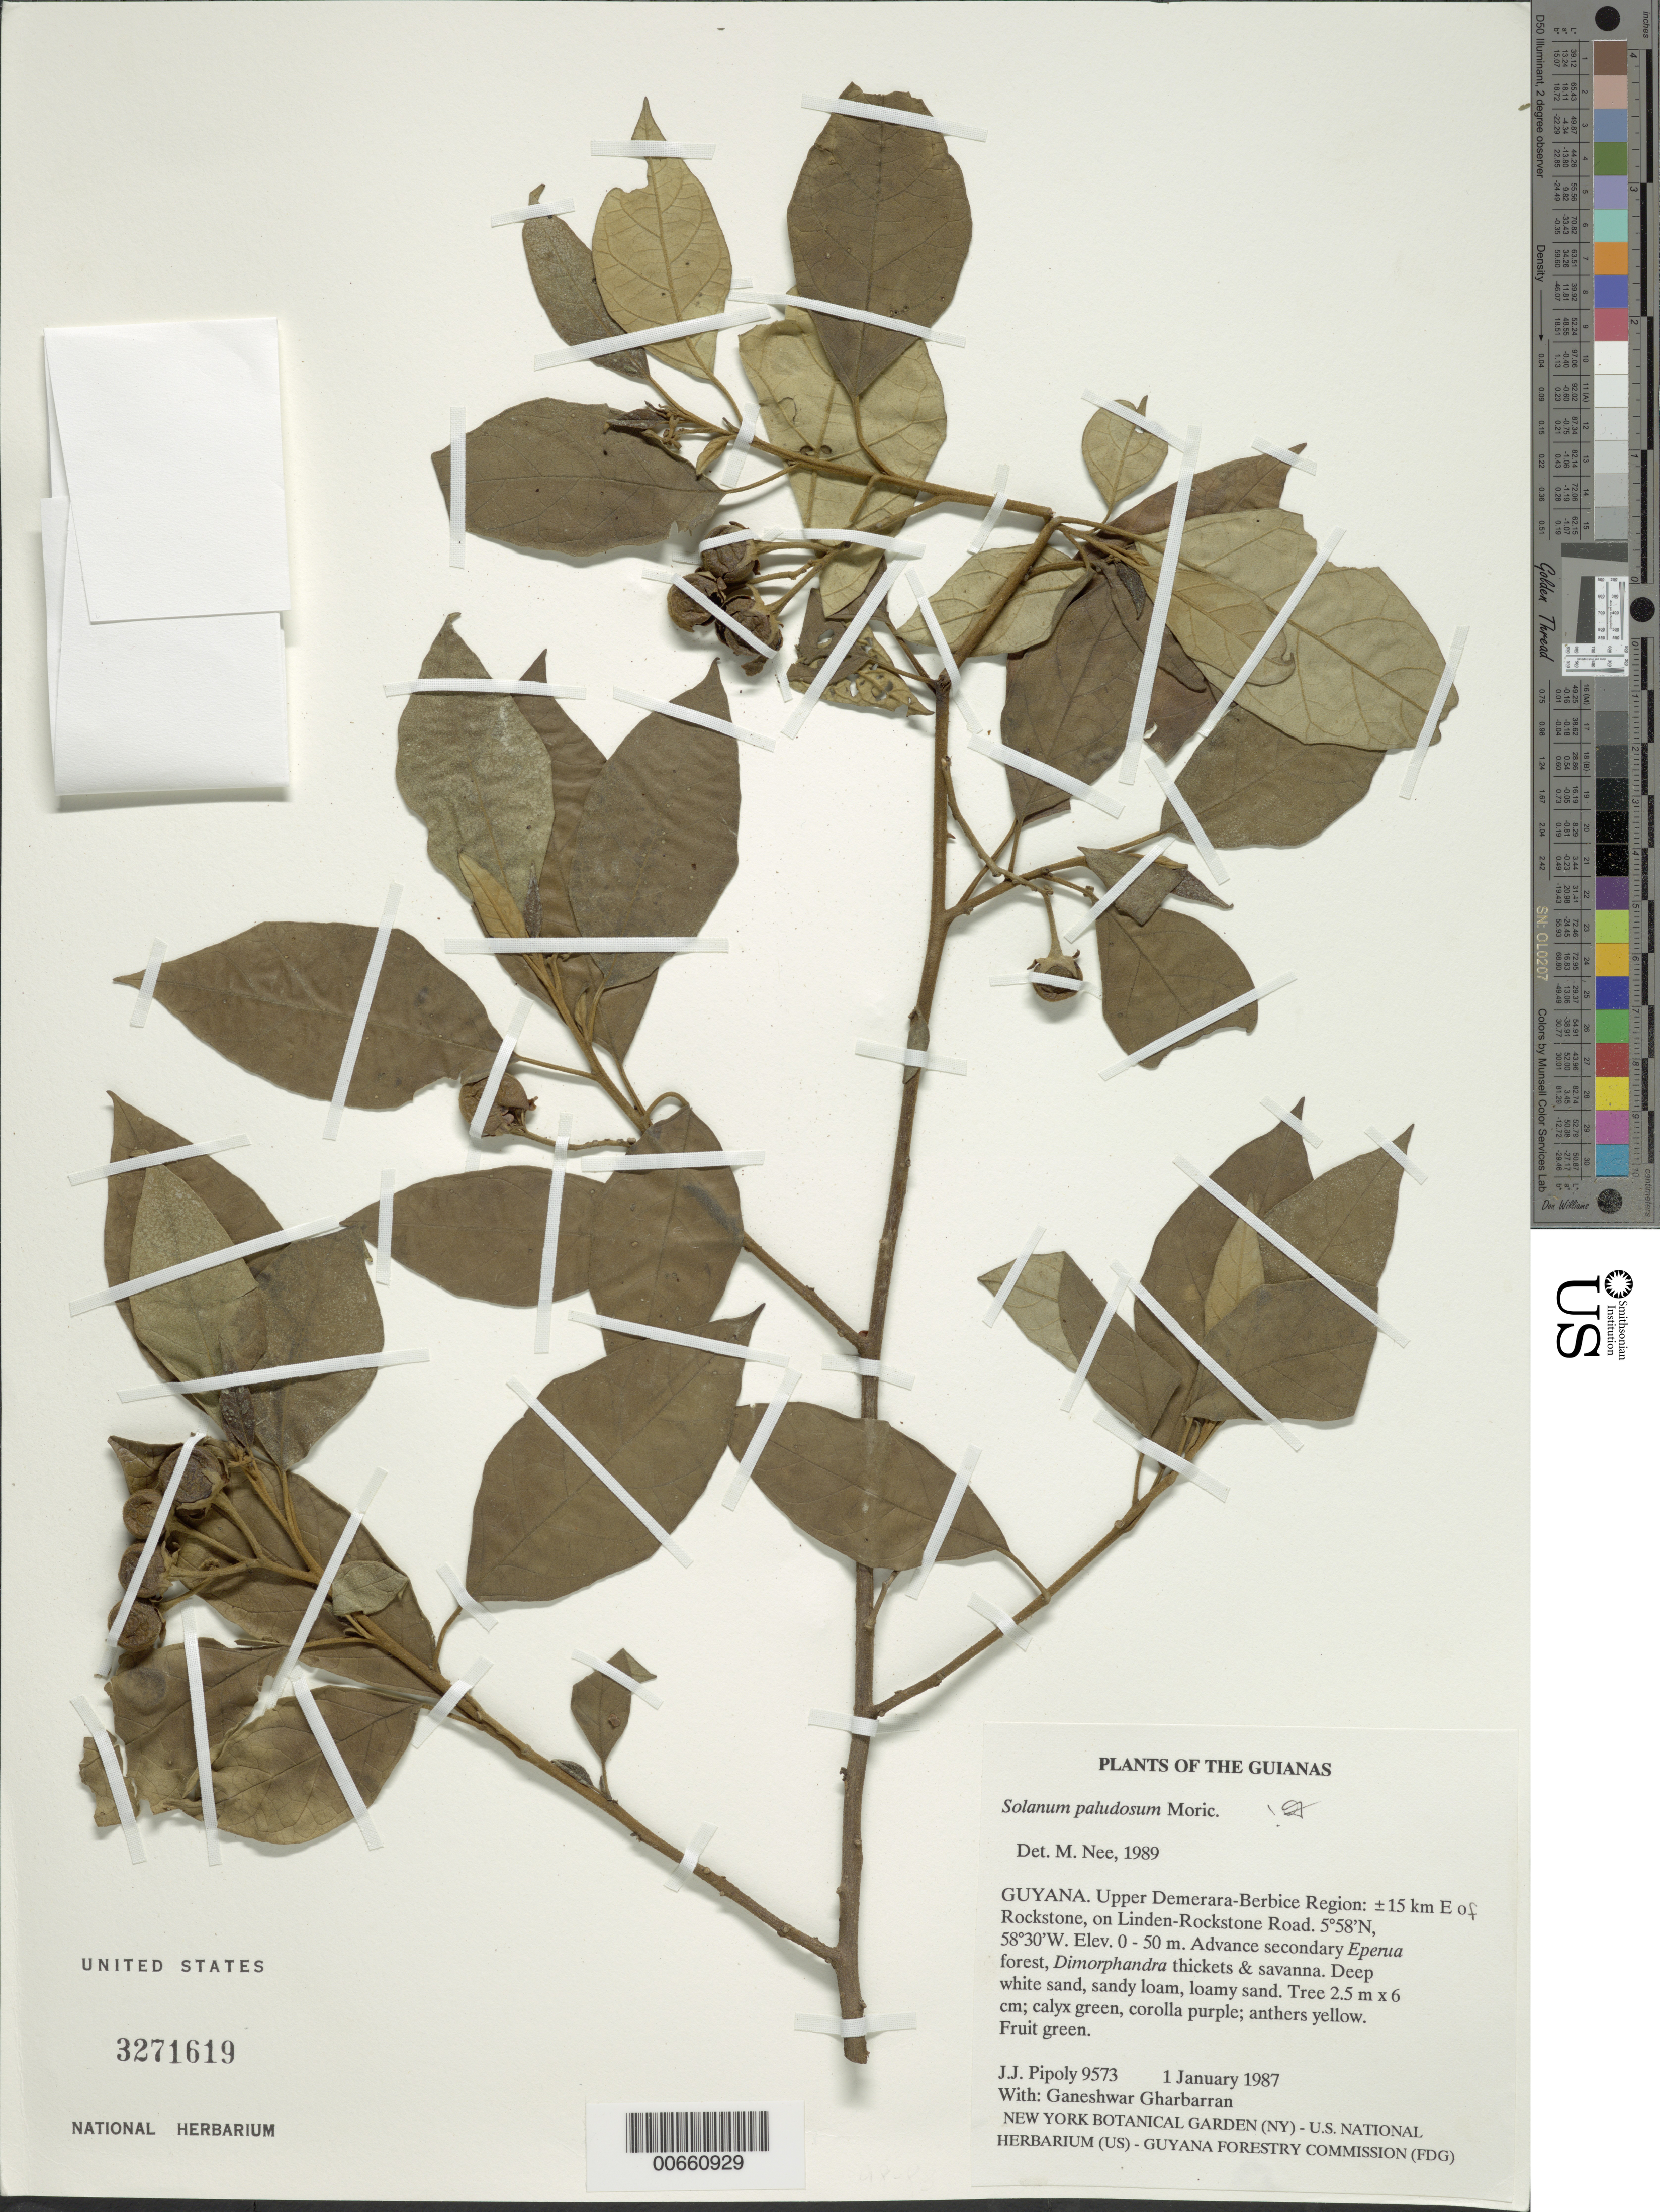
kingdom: Plantae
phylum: Tracheophyta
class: Magnoliopsida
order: Solanales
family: Solanaceae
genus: Solanum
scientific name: Solanum paludosum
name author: Moric.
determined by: Nee, Michael H.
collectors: J. J. Pipoly & G. Gharbarran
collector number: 9573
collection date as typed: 1 Jan 1987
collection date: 1987-01-01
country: Guyana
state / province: U. Demerara-Berbice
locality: ±15 km E of Rockstone, on Linden-Rockstone Road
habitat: Adv. secondary Eperua forest, Dimorphandra thickets & savanna. Deep white sand, sandy loam, loamy sand.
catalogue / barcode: US 3271619